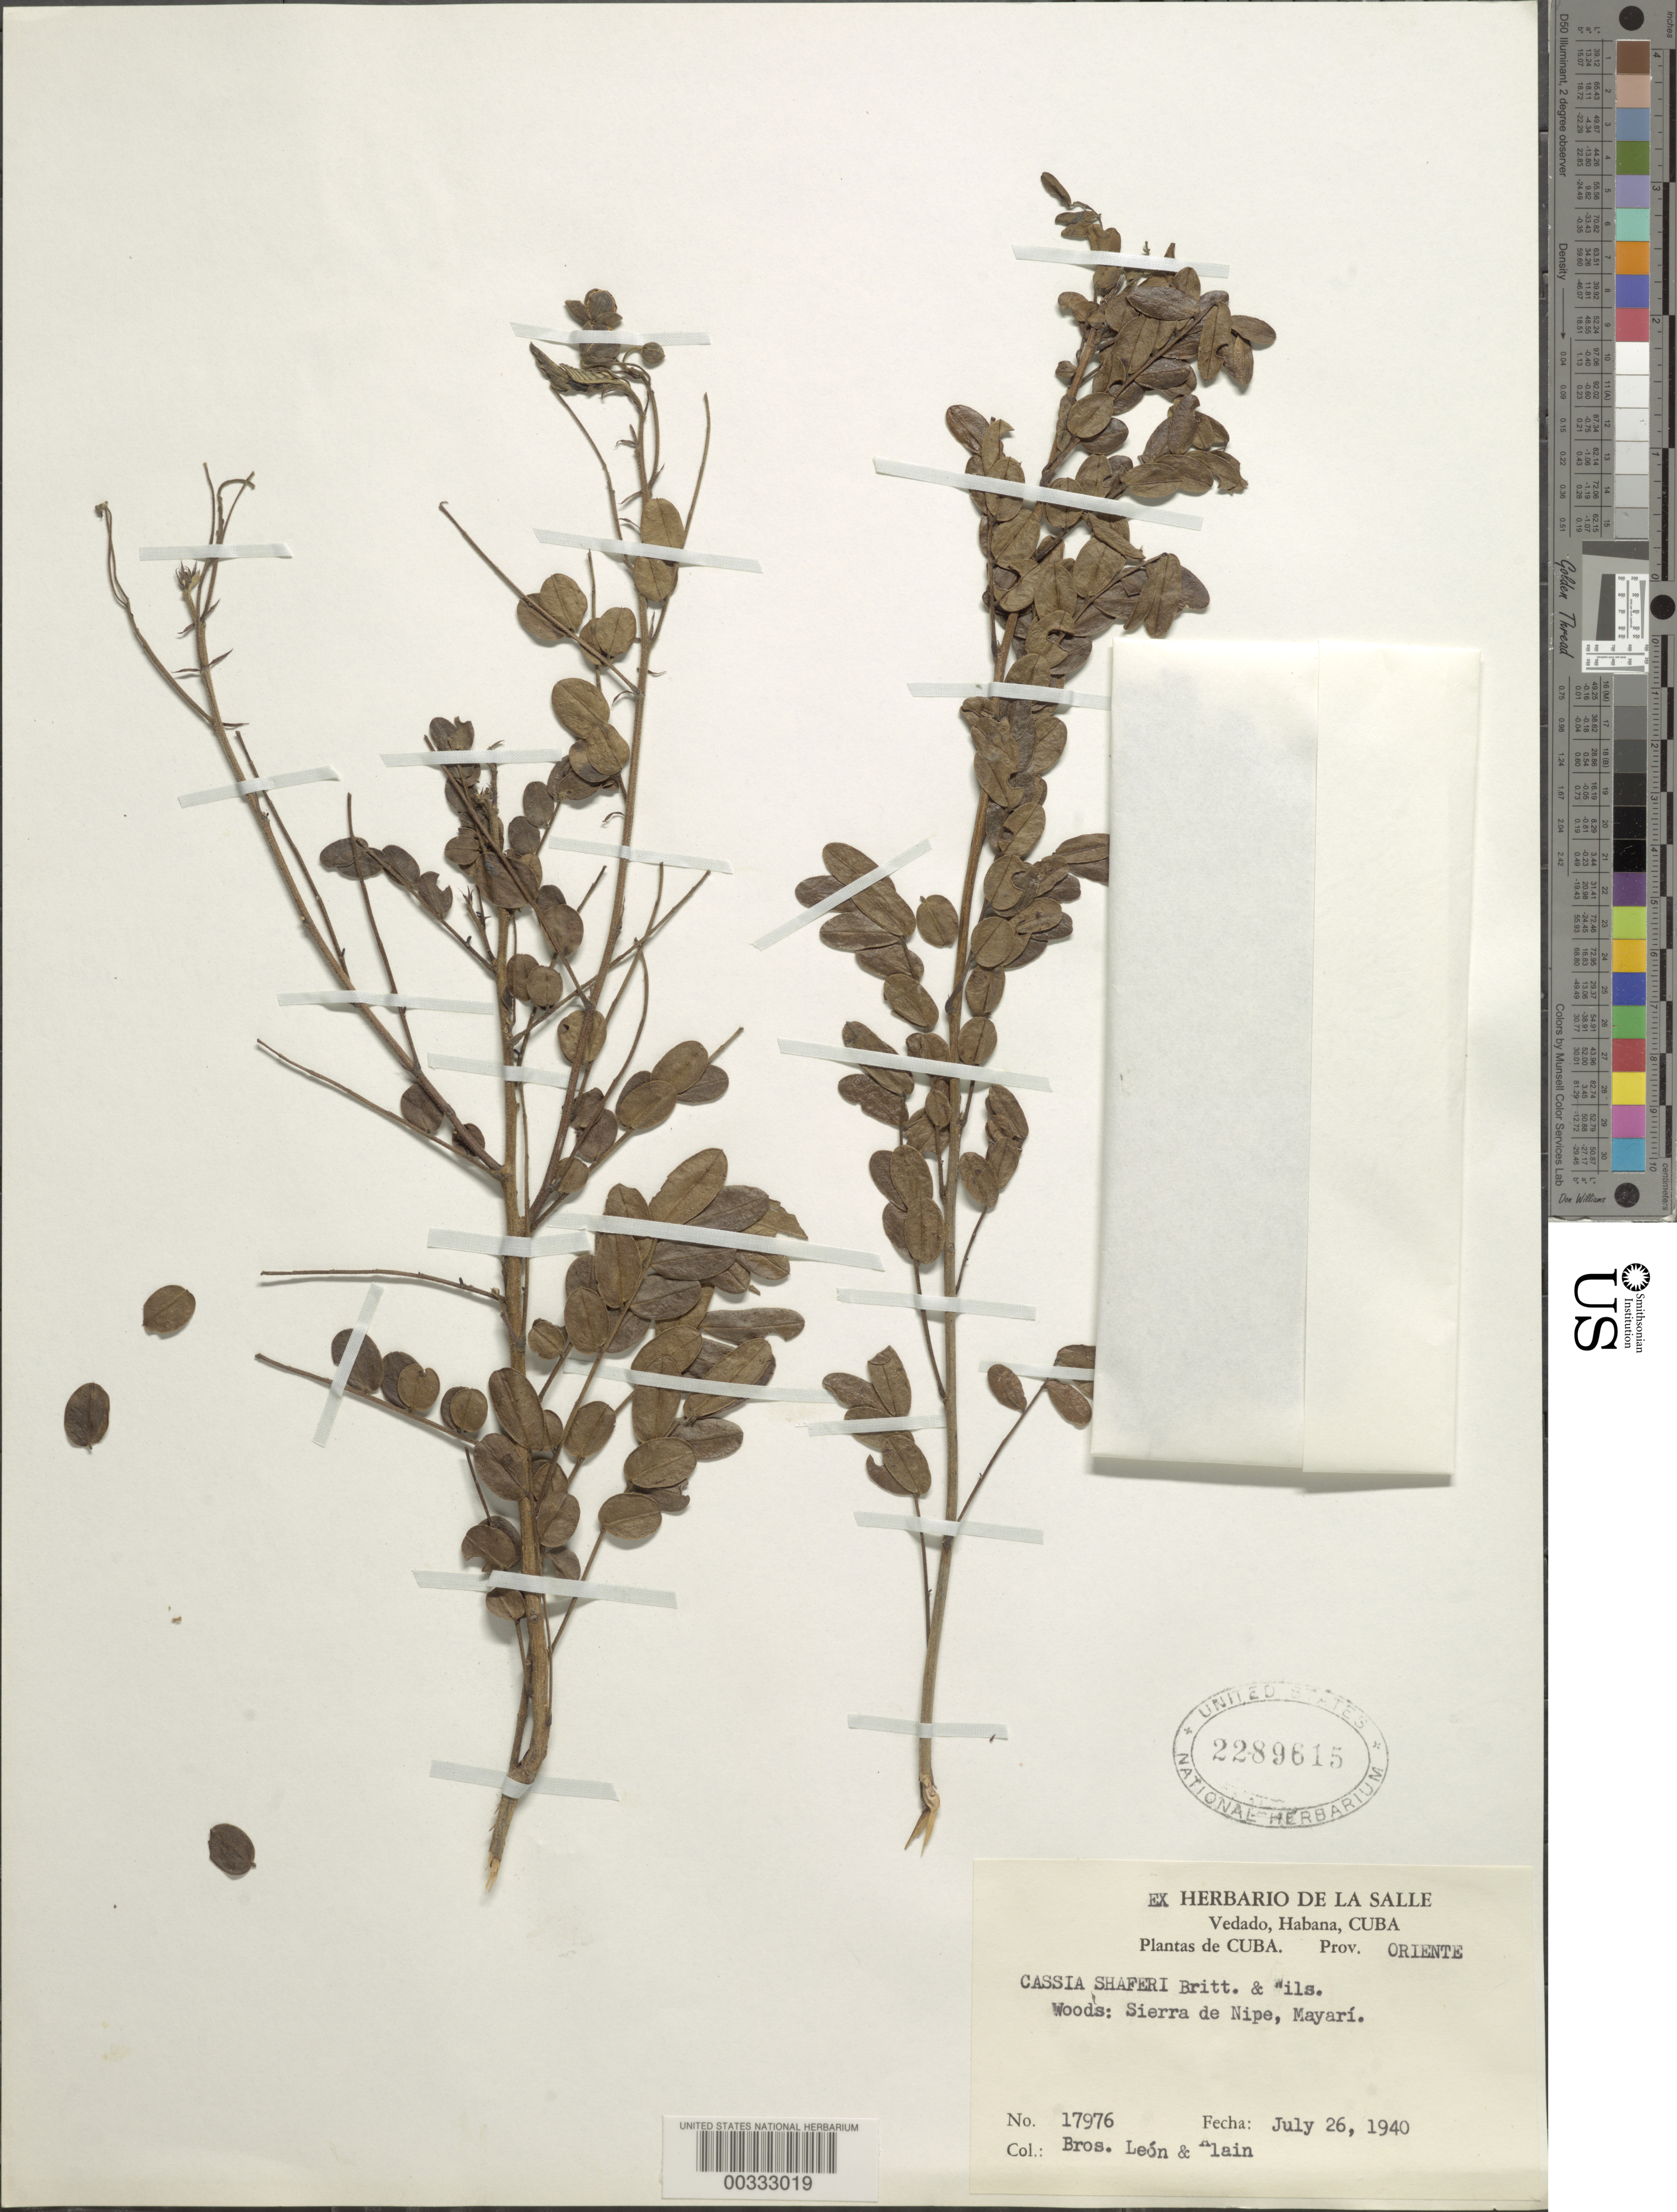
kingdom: Plantae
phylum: Tracheophyta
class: Magnoliopsida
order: Fabales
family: Fabaceae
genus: Senna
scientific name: Senna mexicana var. shaferi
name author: (Britton & P. Wilson) H.S. Irwin & Barneby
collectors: Bro. León & A. H. Liogier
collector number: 17976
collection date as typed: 26 Jul 1940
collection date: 1940-07-26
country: Cuba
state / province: Oriente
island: Greater Antilles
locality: Sierra nipe, mayari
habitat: Woods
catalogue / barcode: US 2289615